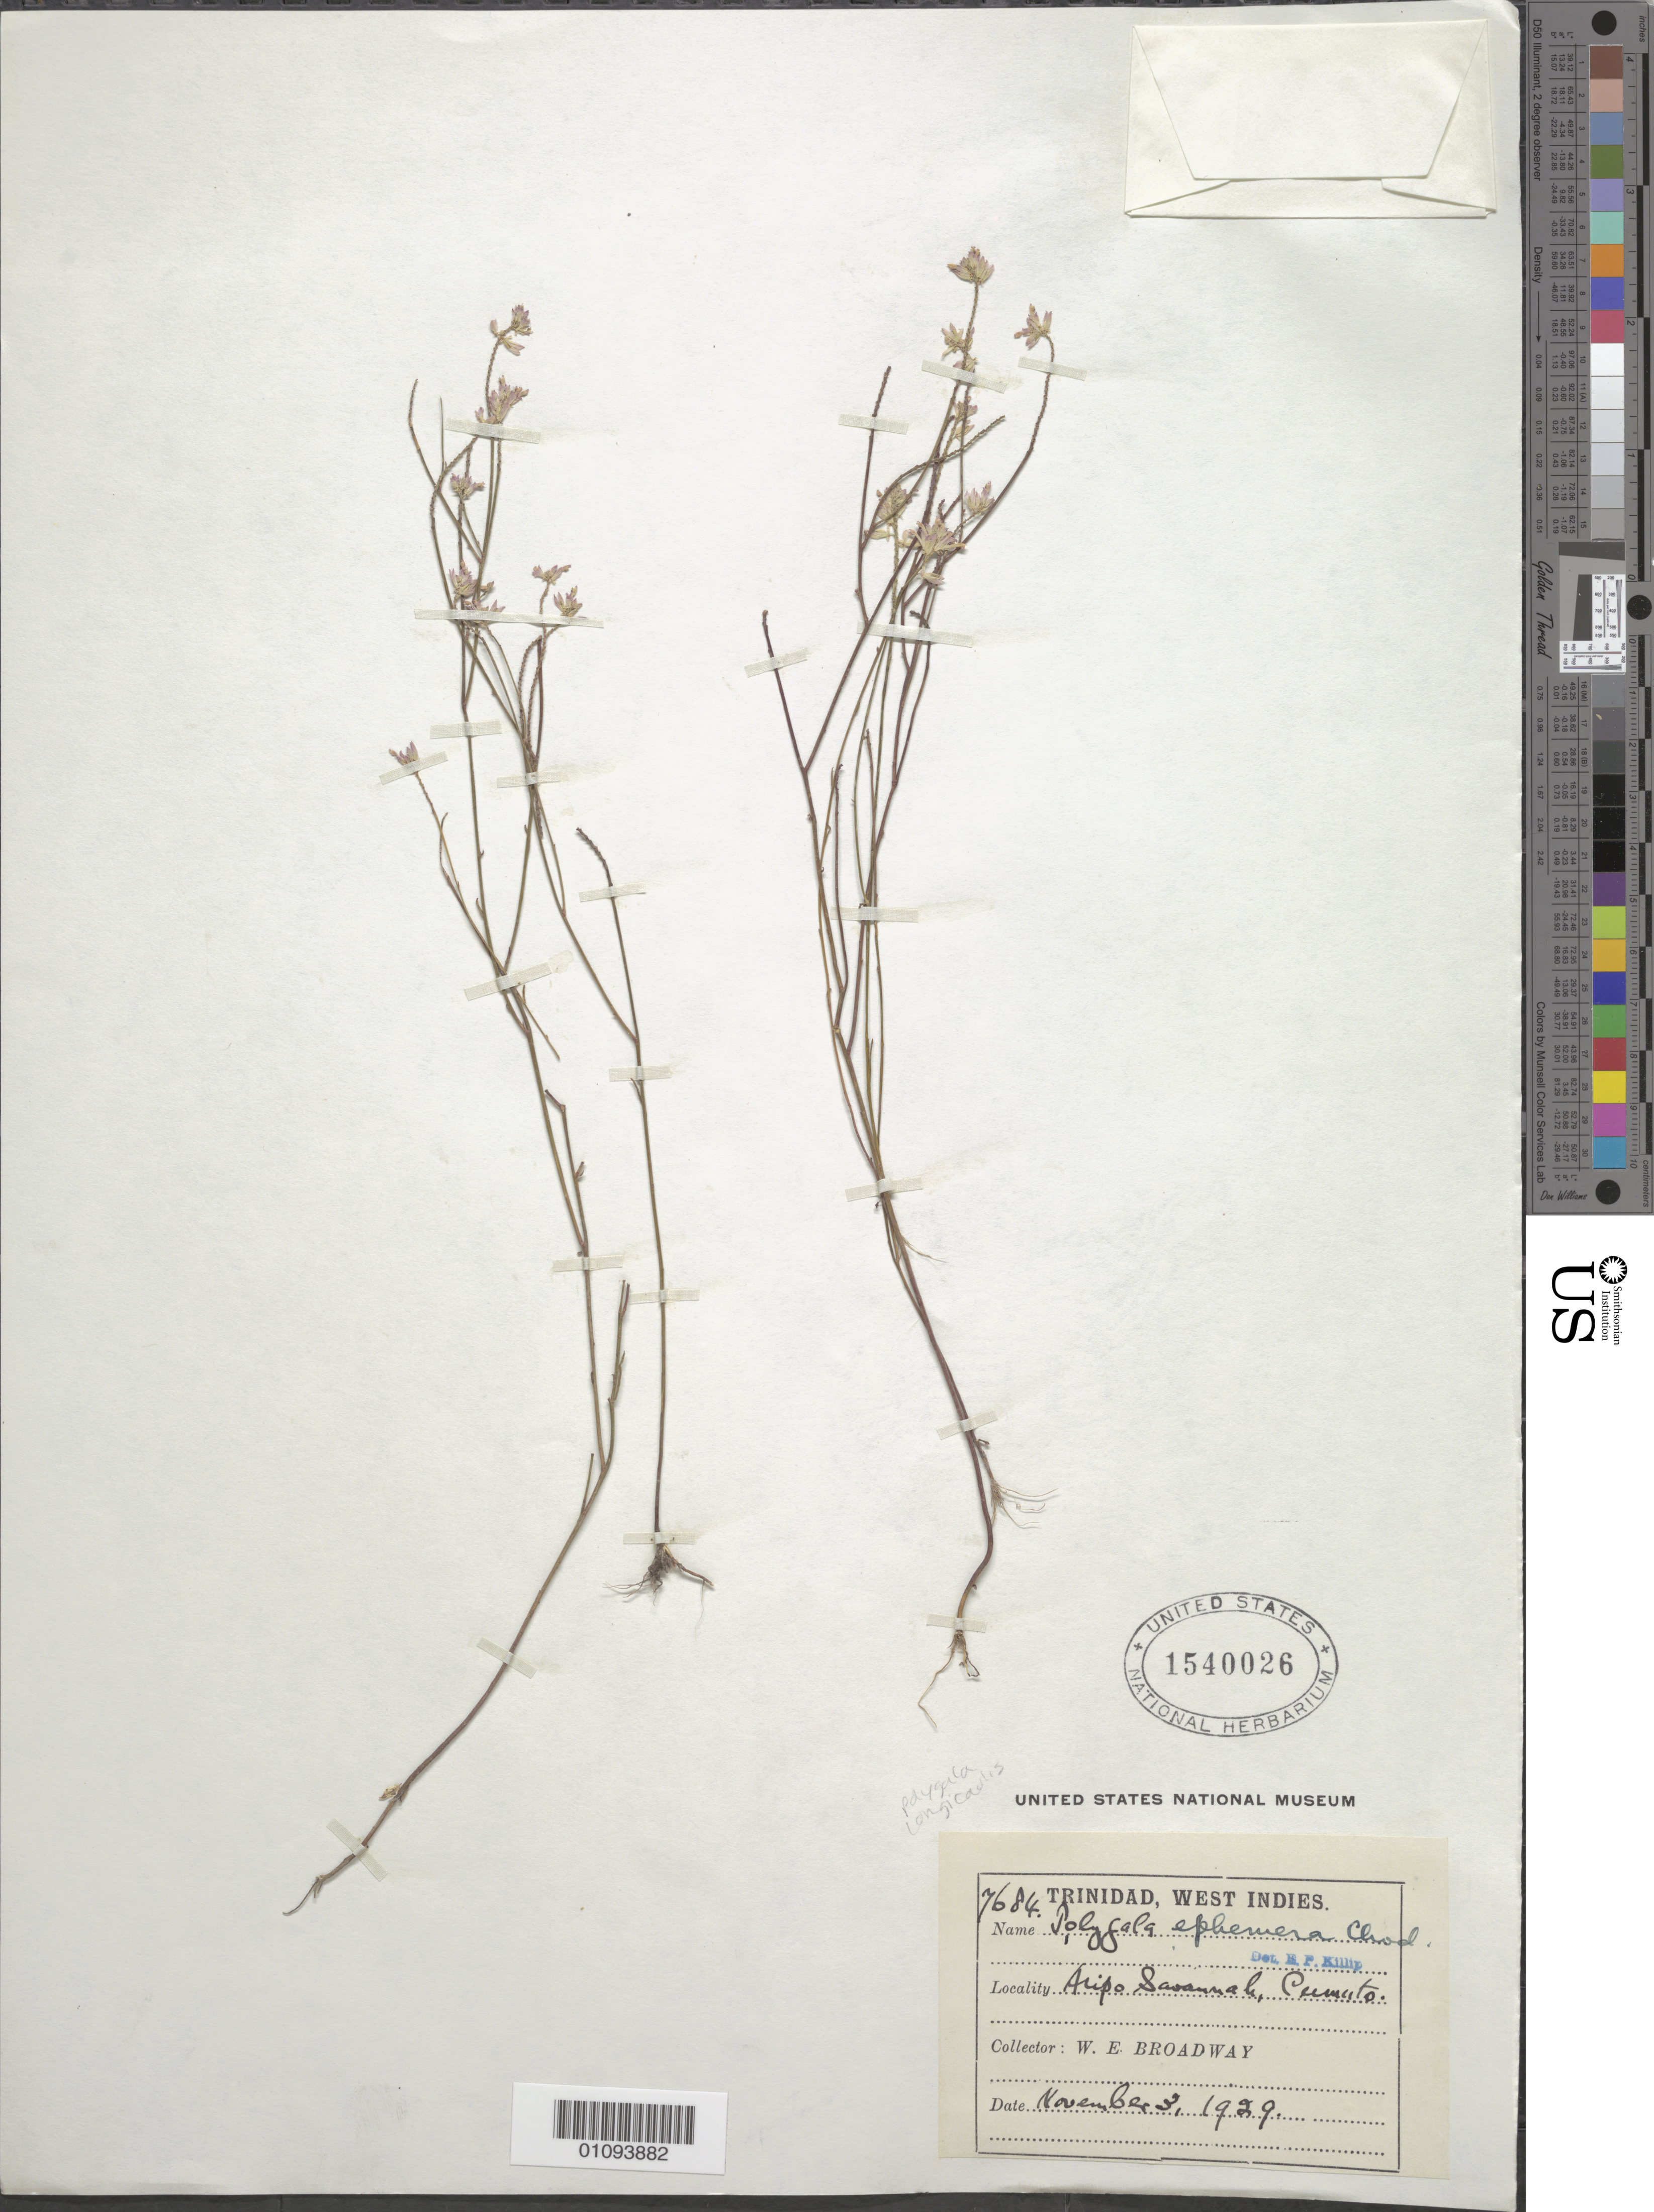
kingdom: Plantae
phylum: Tracheophyta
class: Magnoliopsida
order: Fabales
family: Polygalaceae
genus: Polygala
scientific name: Polygala longicaulis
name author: Kunth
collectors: W. E. Broadway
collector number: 7684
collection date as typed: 03 Nov 1929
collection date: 1929-11-03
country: Trinidad and Tobago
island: Trinidad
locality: Aripo Savannah, Cumuto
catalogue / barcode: US 1540026